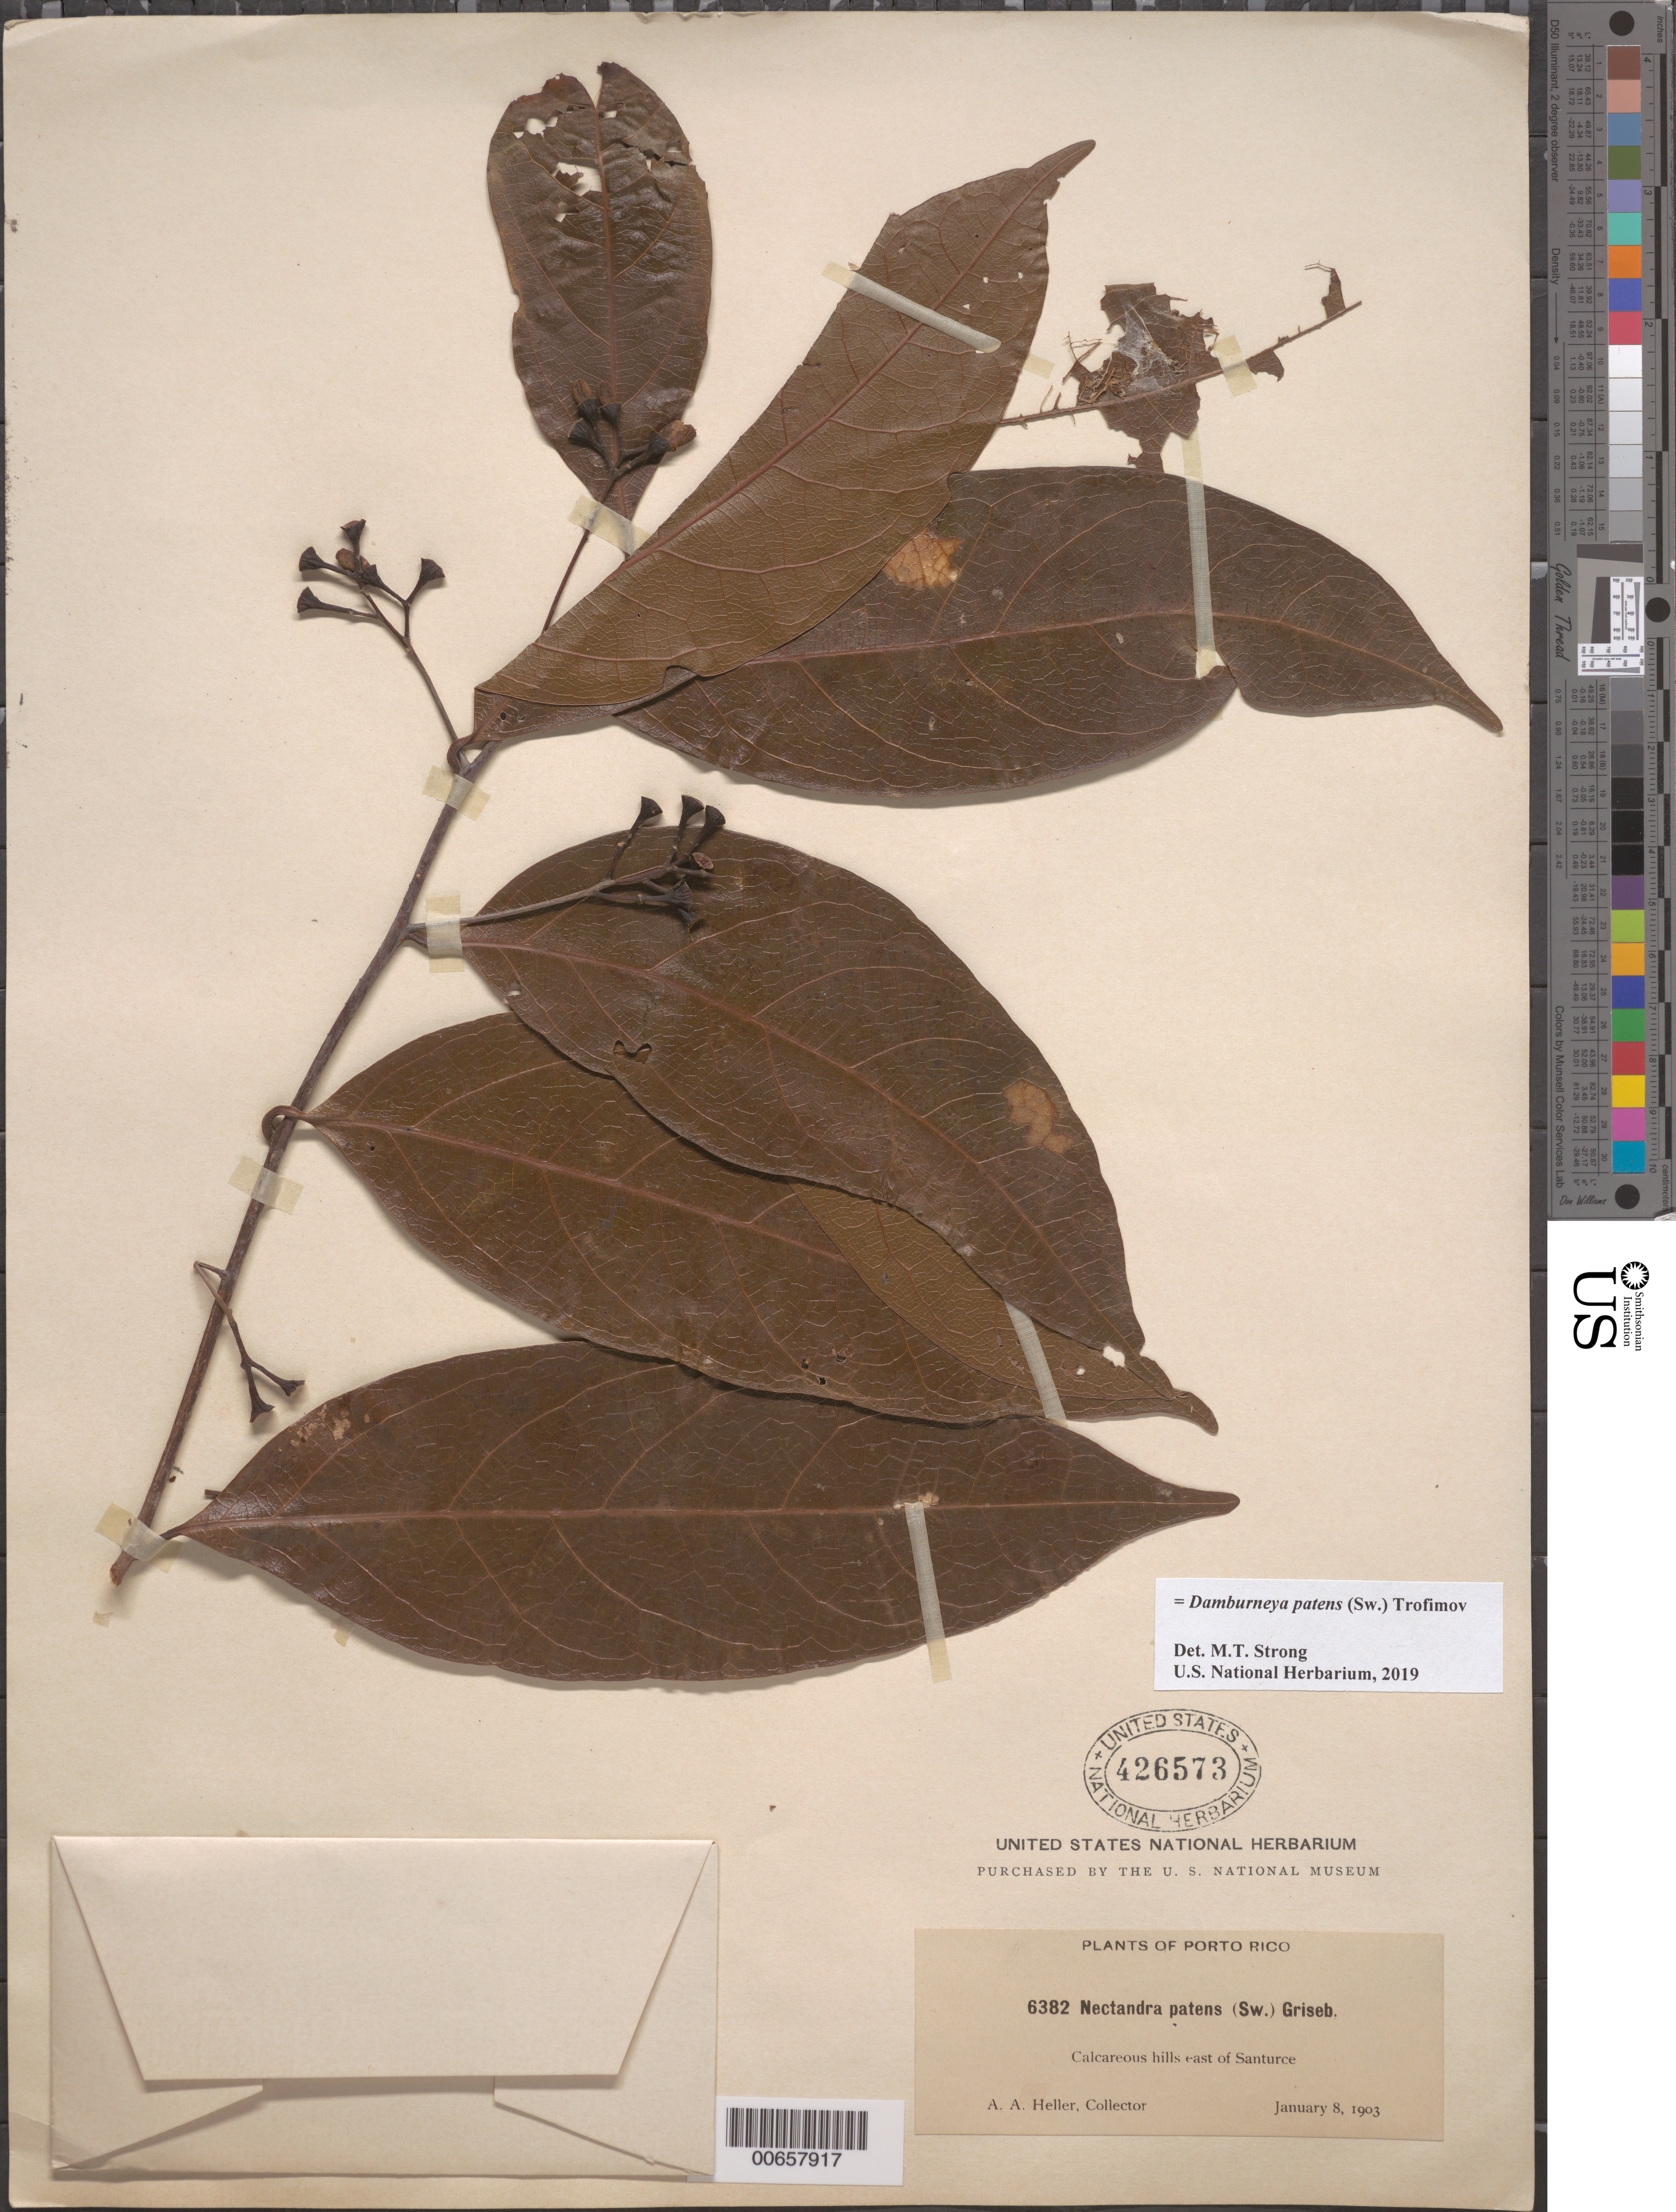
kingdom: Plantae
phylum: Tracheophyta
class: Magnoliopsida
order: Laurales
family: Lauraceae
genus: Damburneya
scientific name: Damburneya patens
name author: (Sw.) Trofimov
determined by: Strong, M. T., (US), Smithsonian Institution - National Museum of Natural History (UNITED STATES)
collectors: A. A. Heller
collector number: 6382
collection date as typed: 08 Jan 1903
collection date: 1903-01-08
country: Puerto Rico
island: Greater Antilles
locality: Santurce, E of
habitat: Calcareous Hills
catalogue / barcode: US 426573